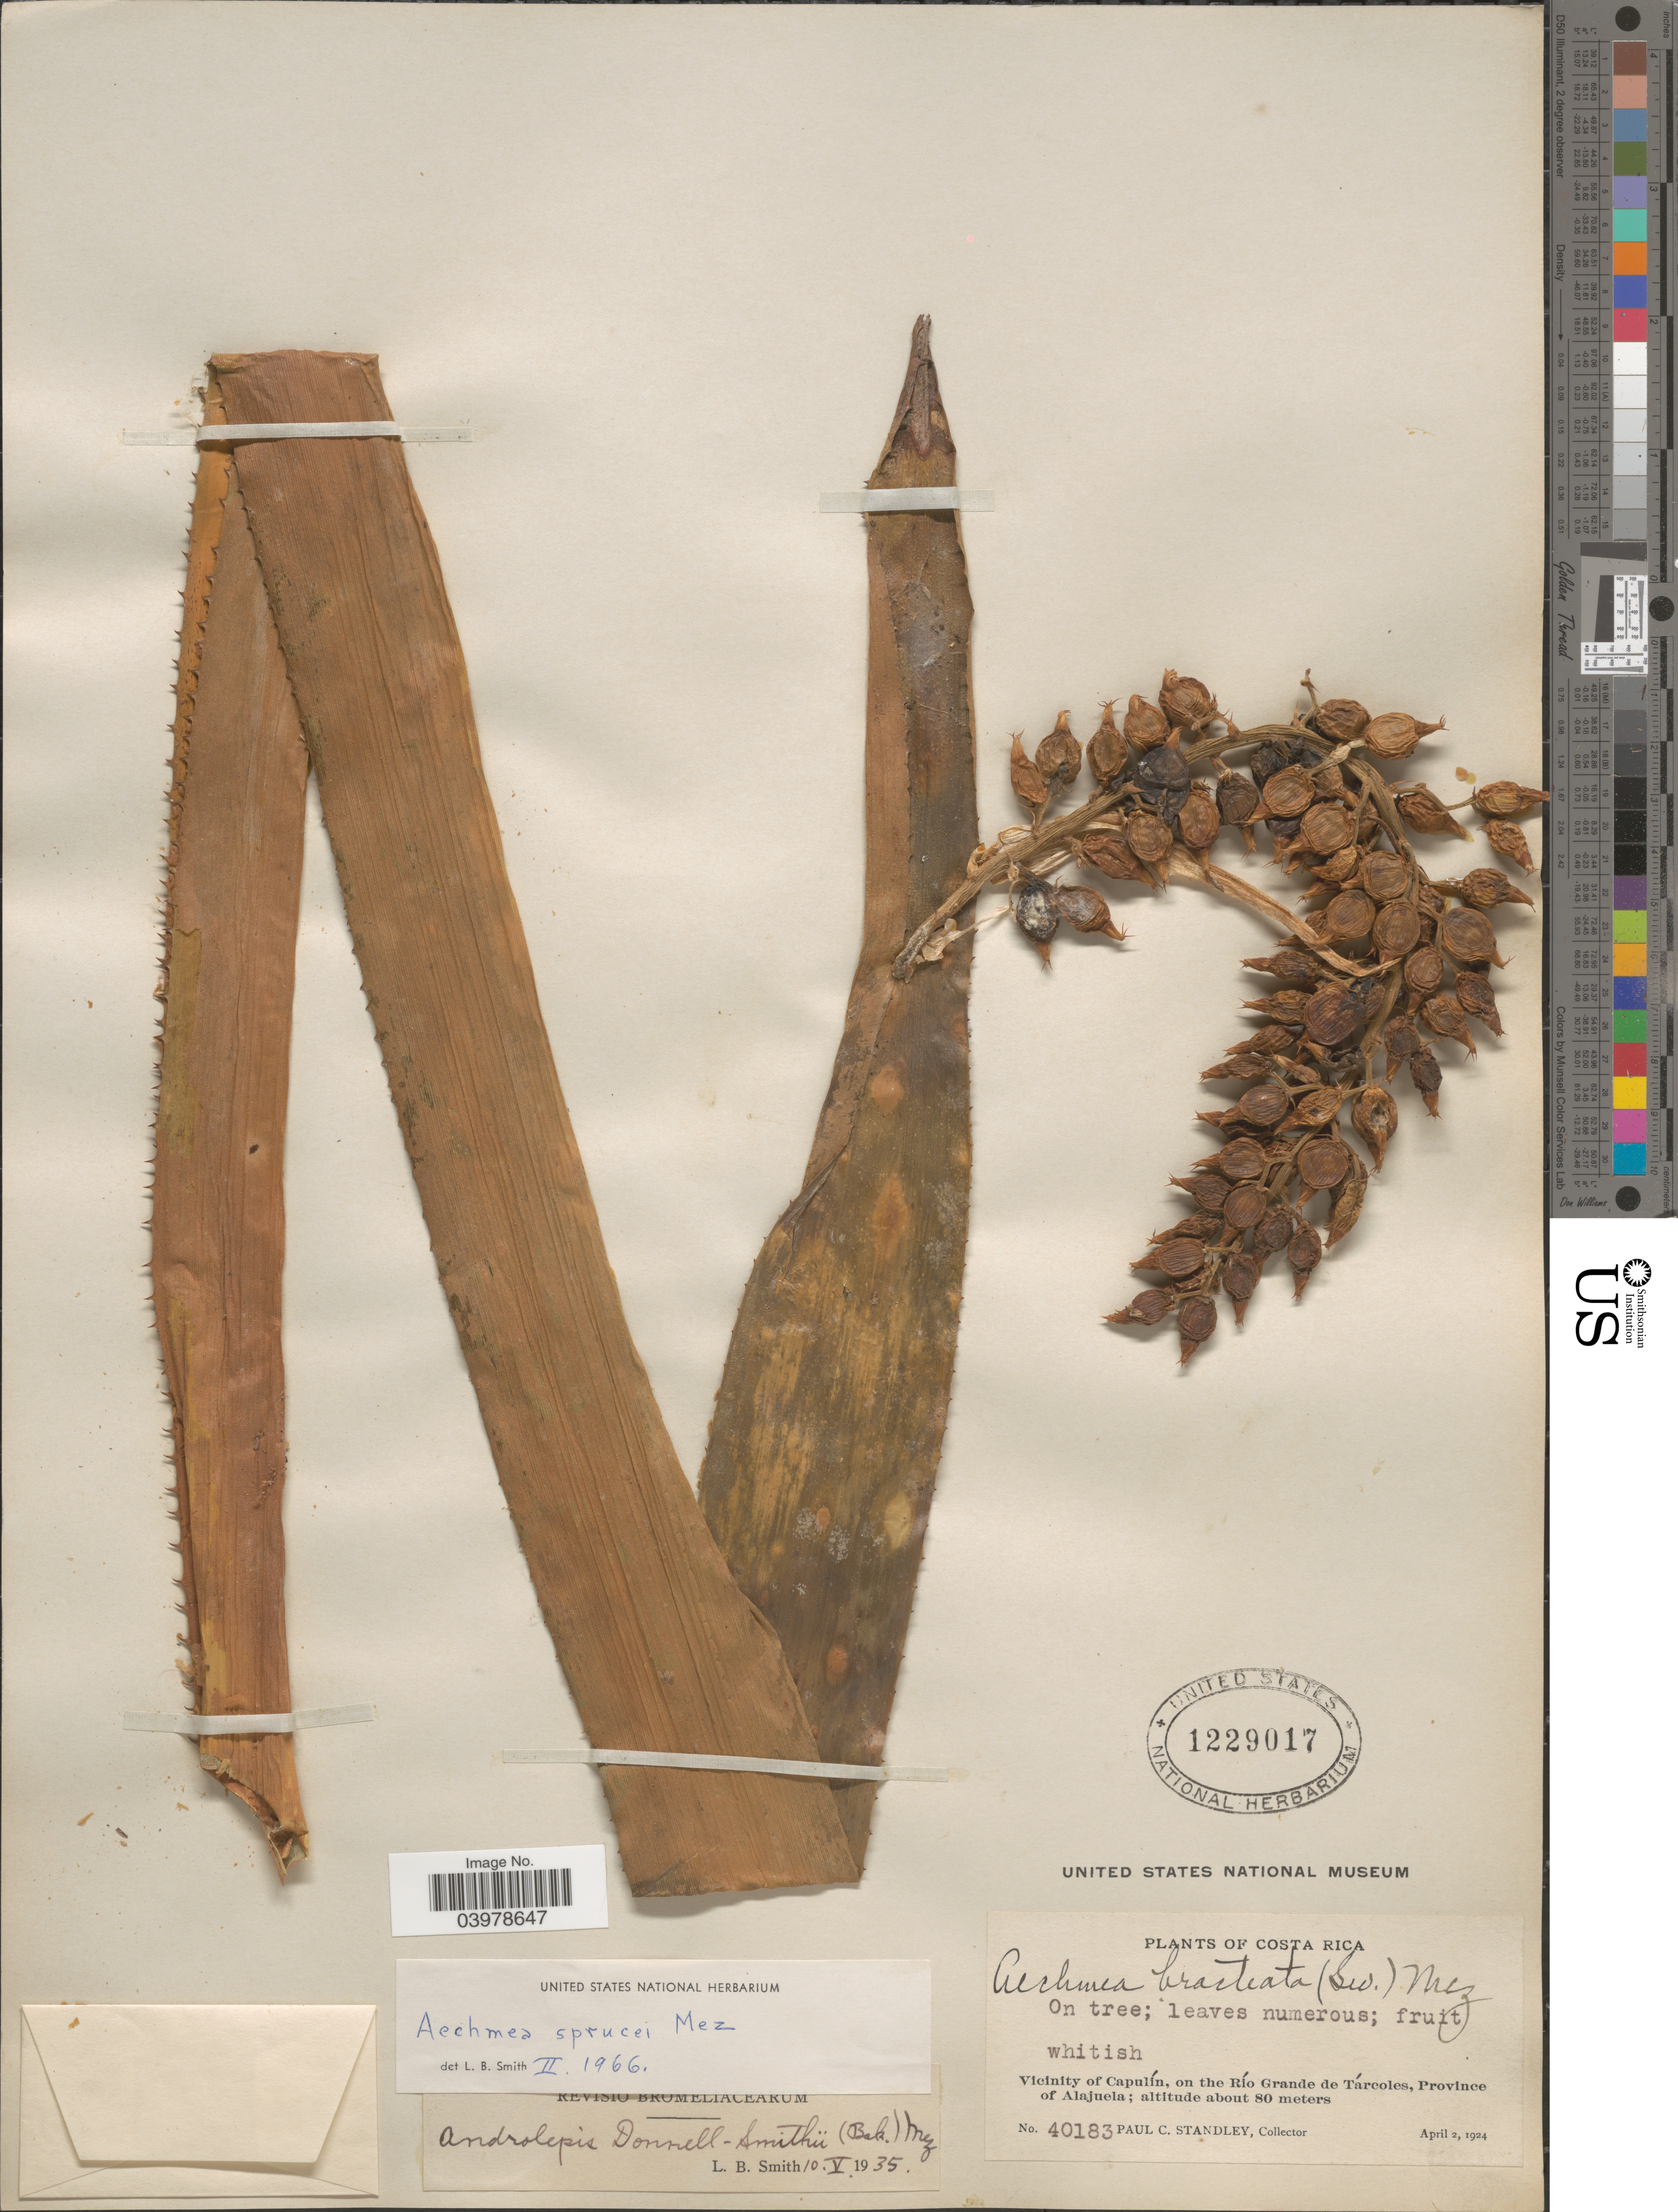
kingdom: Plantae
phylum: Tracheophyta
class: Liliopsida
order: Poales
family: Bromeliaceae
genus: Aechmea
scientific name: Aechmea castelnavii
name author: Baker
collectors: P. C. Standley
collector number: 40183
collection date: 1924-04-02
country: Costa Rica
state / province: Alajuela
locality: Vicinity of Capulín, on the Río Grande de Tárcoles.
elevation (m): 80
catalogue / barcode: US 1229017